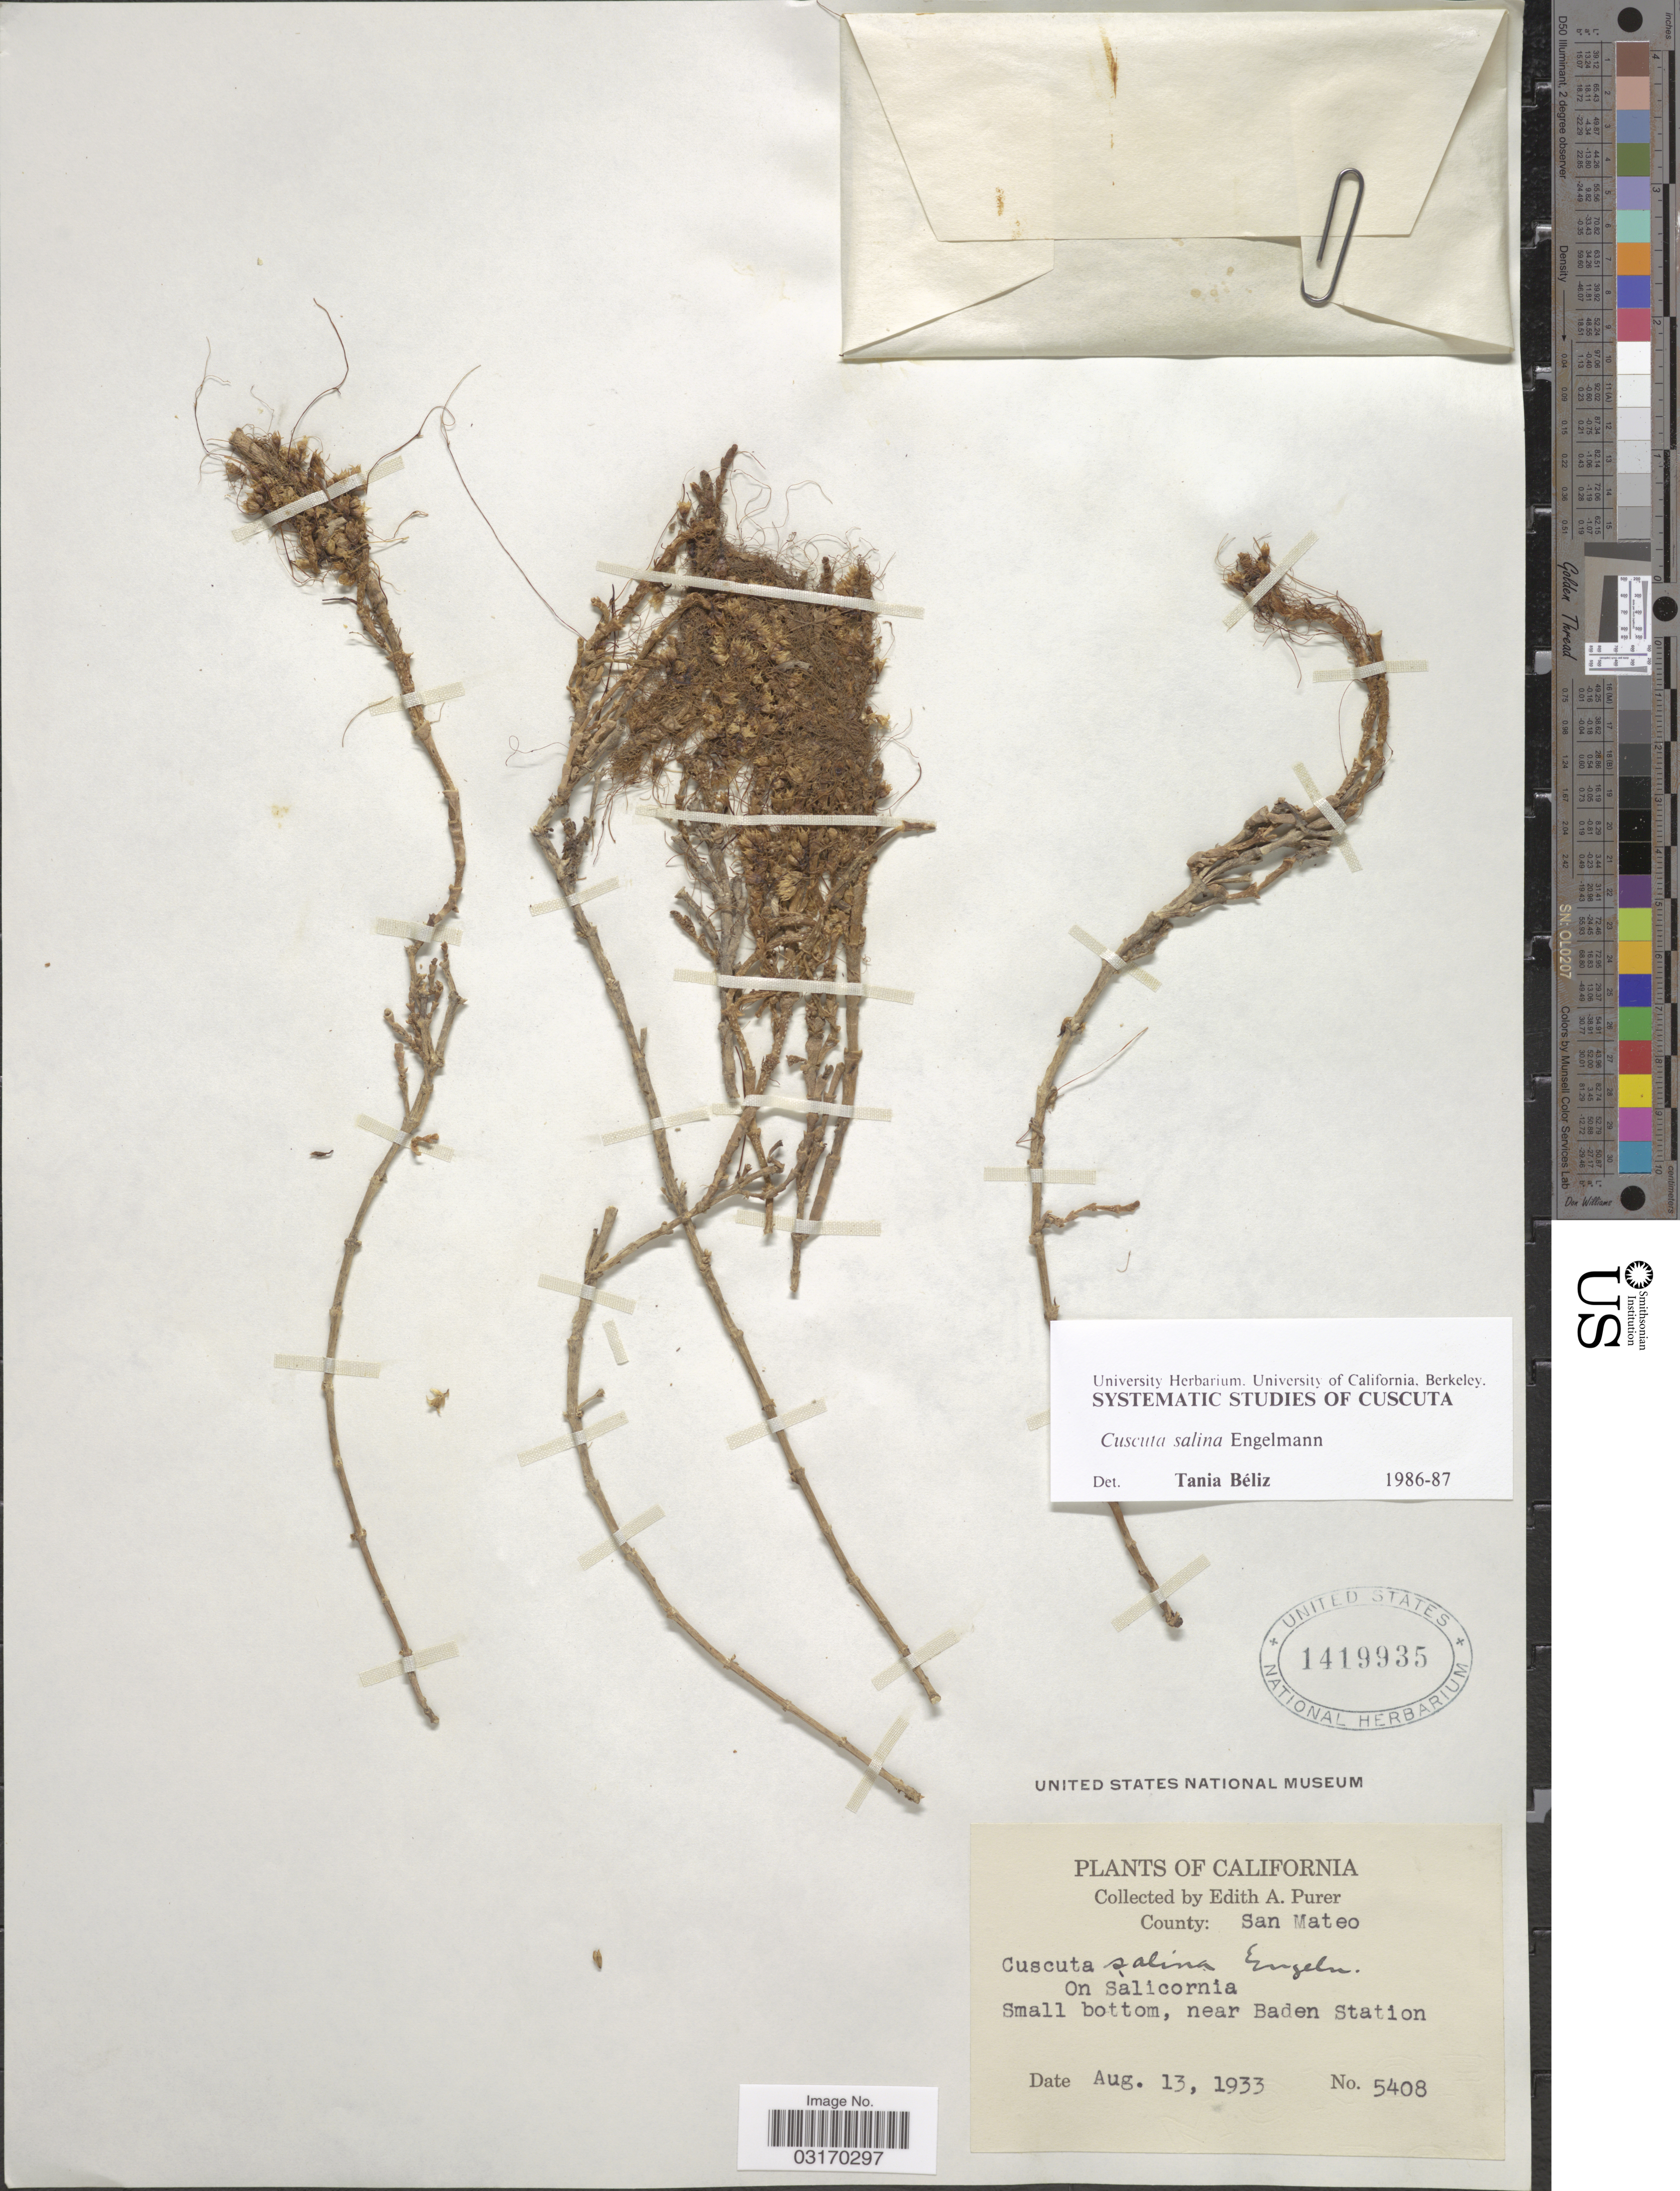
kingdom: Plantae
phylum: Tracheophyta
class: Magnoliopsida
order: Solanales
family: Convolvulaceae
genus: Cuscuta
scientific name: Cuscuta salina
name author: Engelm.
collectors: E. Purer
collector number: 5408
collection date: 1933-08-13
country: United States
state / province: California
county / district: San Mateo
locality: County: San Mateo. Near Baden Station.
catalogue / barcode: US 1419935